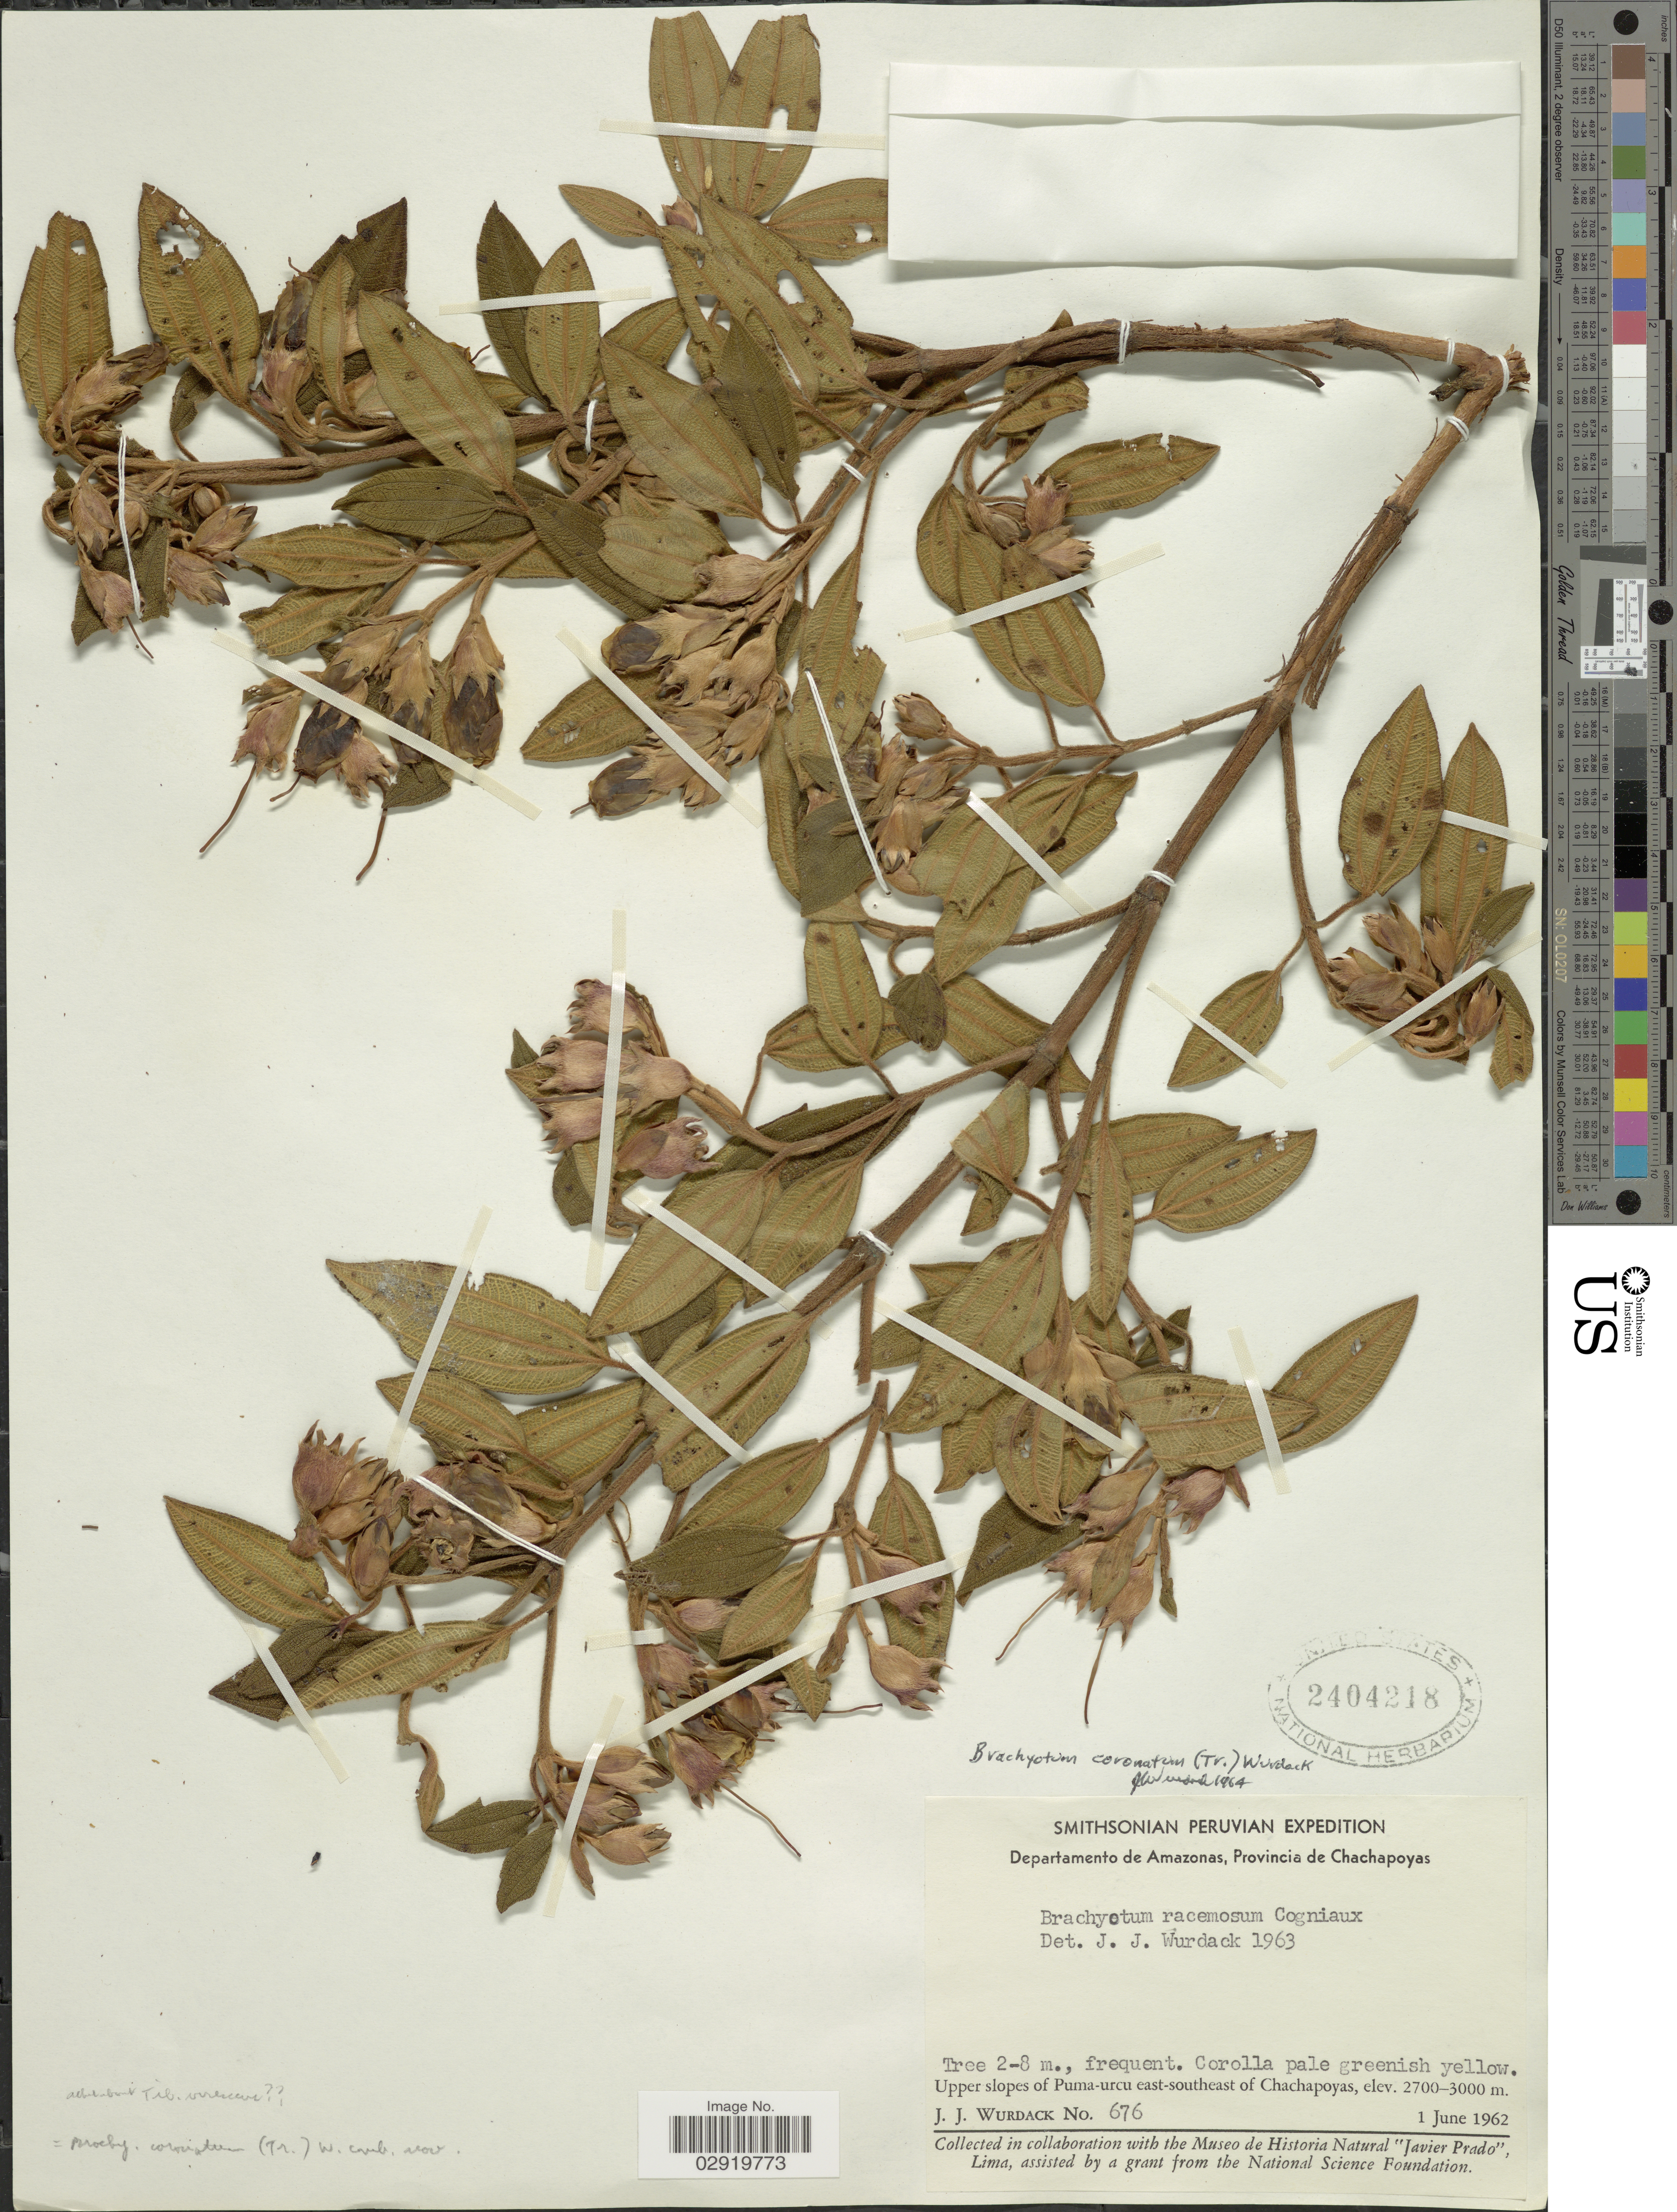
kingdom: Plantae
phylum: Tracheophyta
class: Magnoliopsida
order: Myrtales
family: Melastomataceae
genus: Brachyotum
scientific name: Brachyotum coronatum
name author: (Triana) Wurdack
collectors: J. J. Wurdack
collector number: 676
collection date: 1962-06-01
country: Peru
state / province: Amazonas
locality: Departamento de Amazonas, Provincia de Chachapoyas. Upper slopes of Puma-urcu east-southeast of Chachapoyas.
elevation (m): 2700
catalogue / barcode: US 2404218